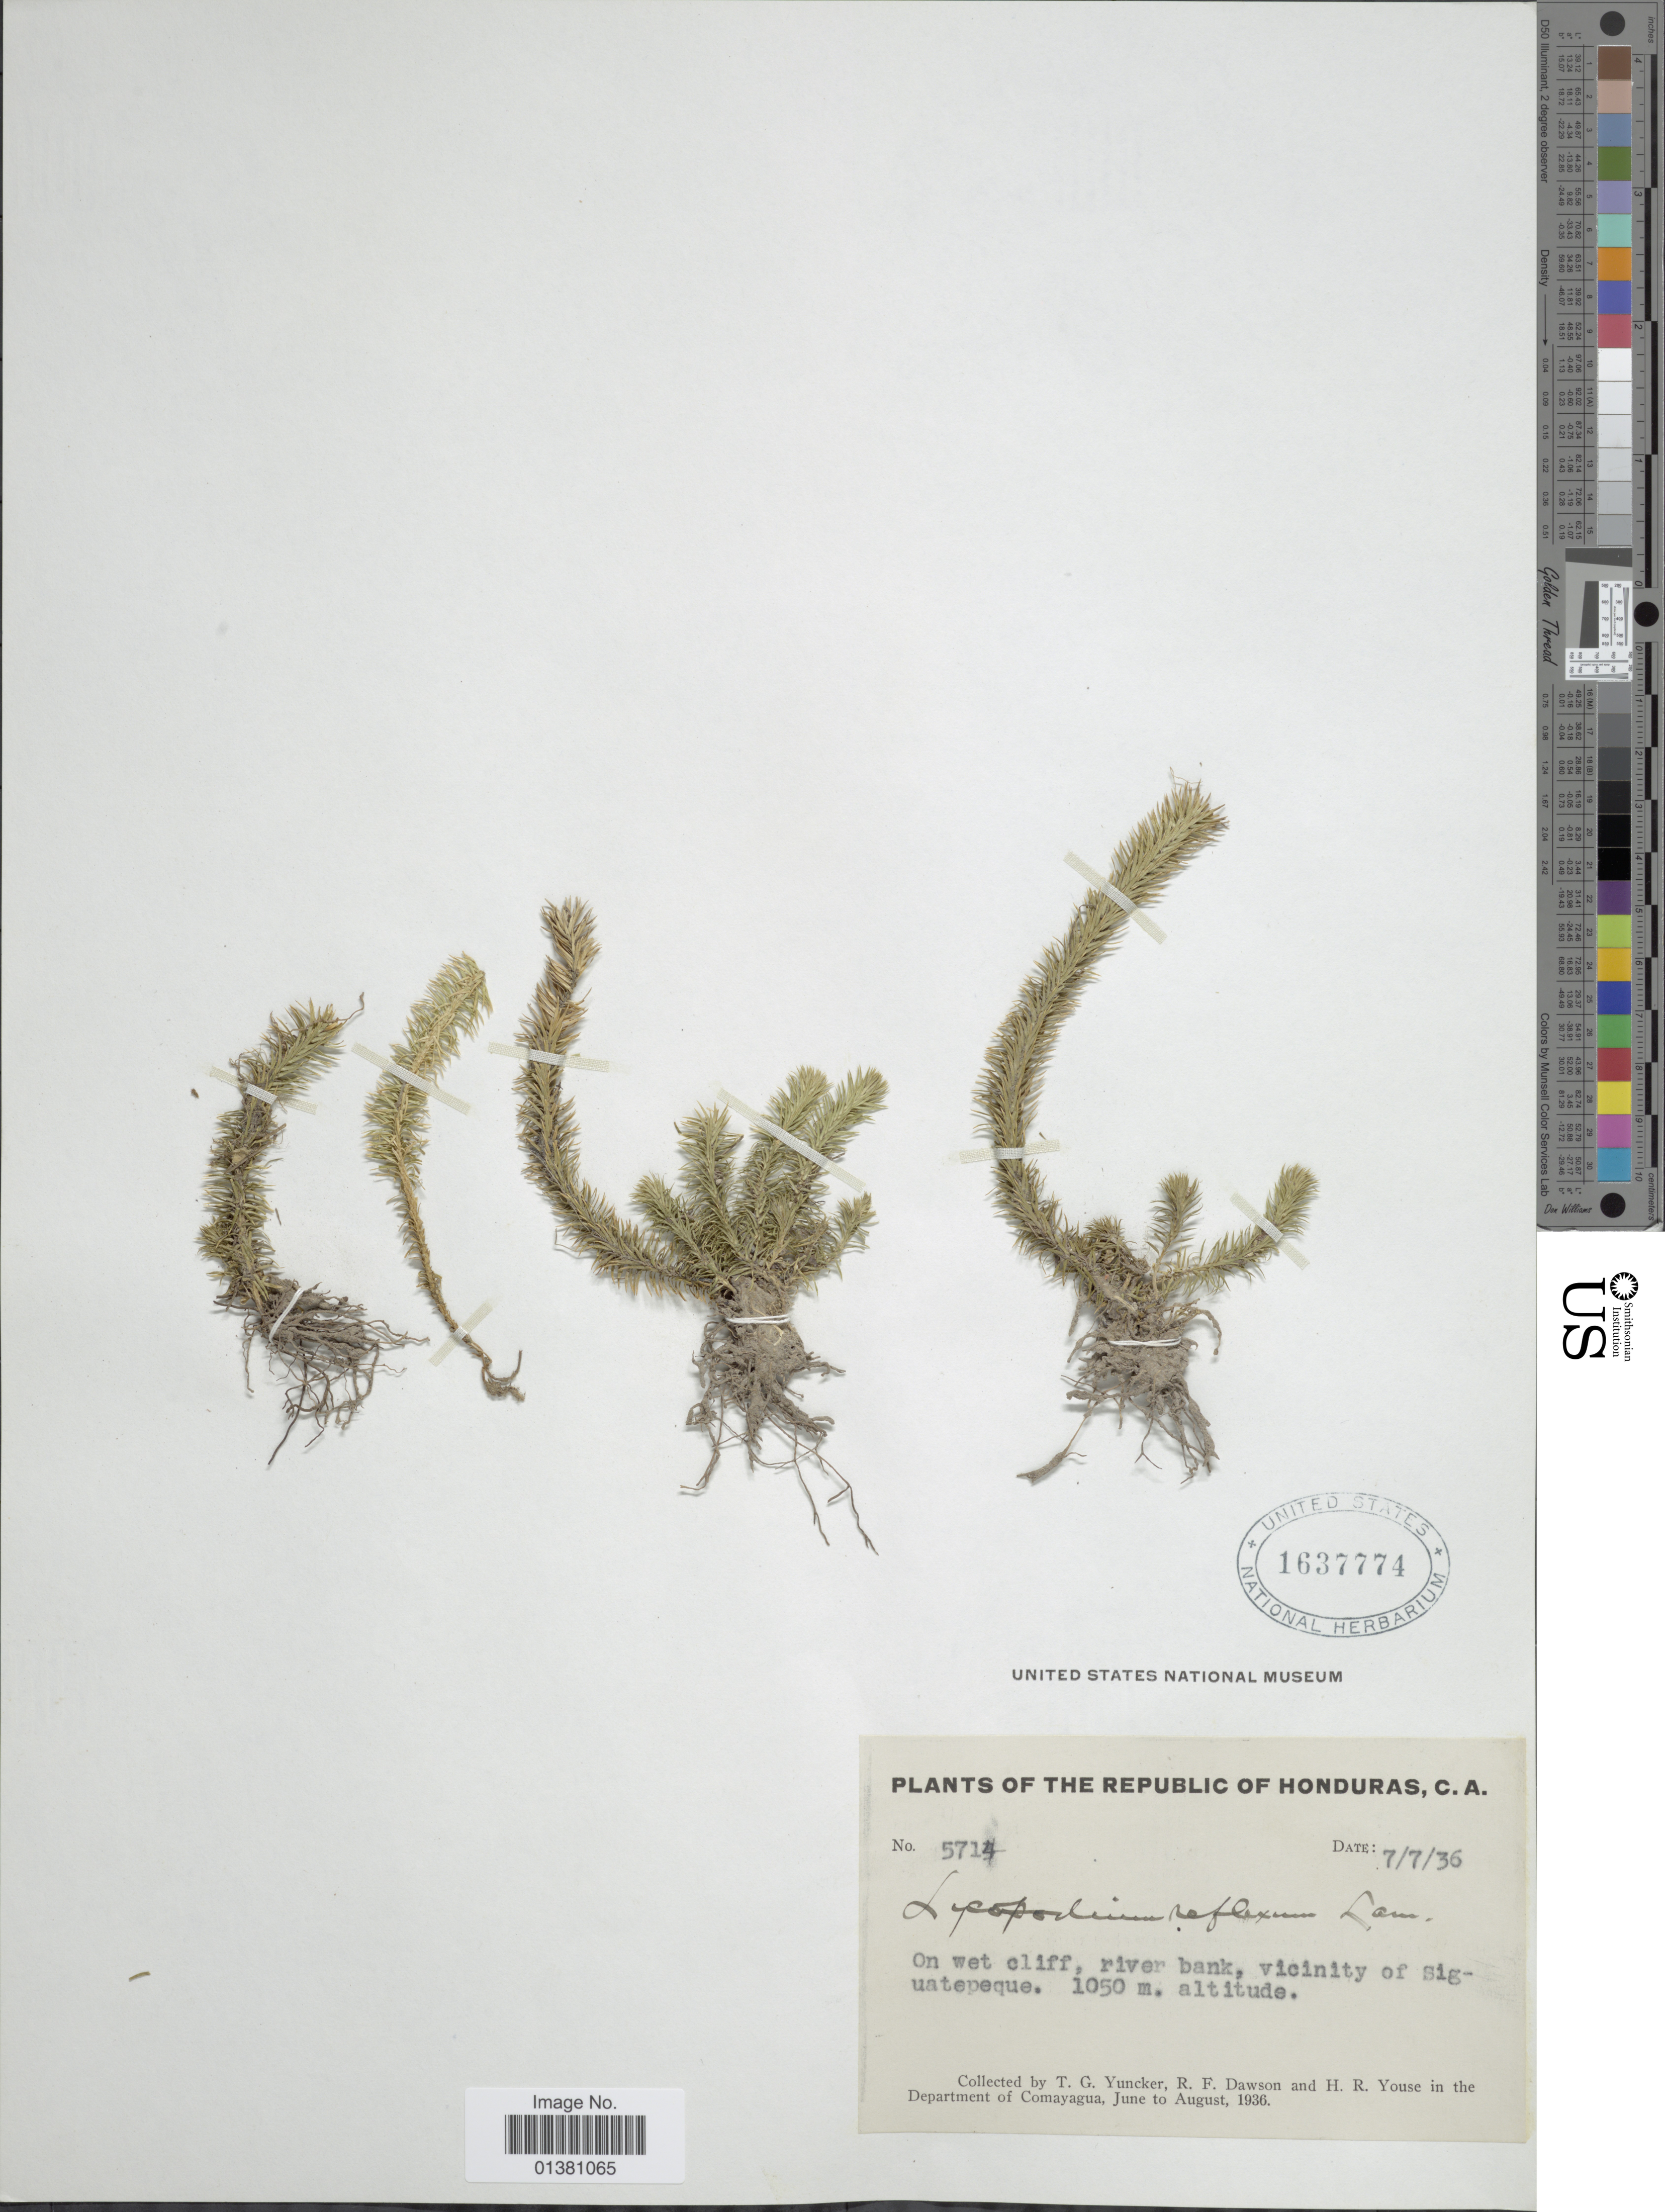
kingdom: Plantae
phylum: Tracheophyta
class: Lycopodiopsida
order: Lycopodiales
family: Lycopodiaceae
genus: Phlegmariurus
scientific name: Phlegmariurus reflexus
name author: (Lam.) B. Øllg.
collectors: T. G. Yuncker, R. F. Dawson & H. Youse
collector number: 5714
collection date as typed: Transcribed d/m/y: 7/7/36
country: Honduras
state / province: Comayagua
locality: The Republic of Honduras, C.A. On wet cliff river bank, vicinoty of Siguatepeque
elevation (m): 1050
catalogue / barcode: US 1637774